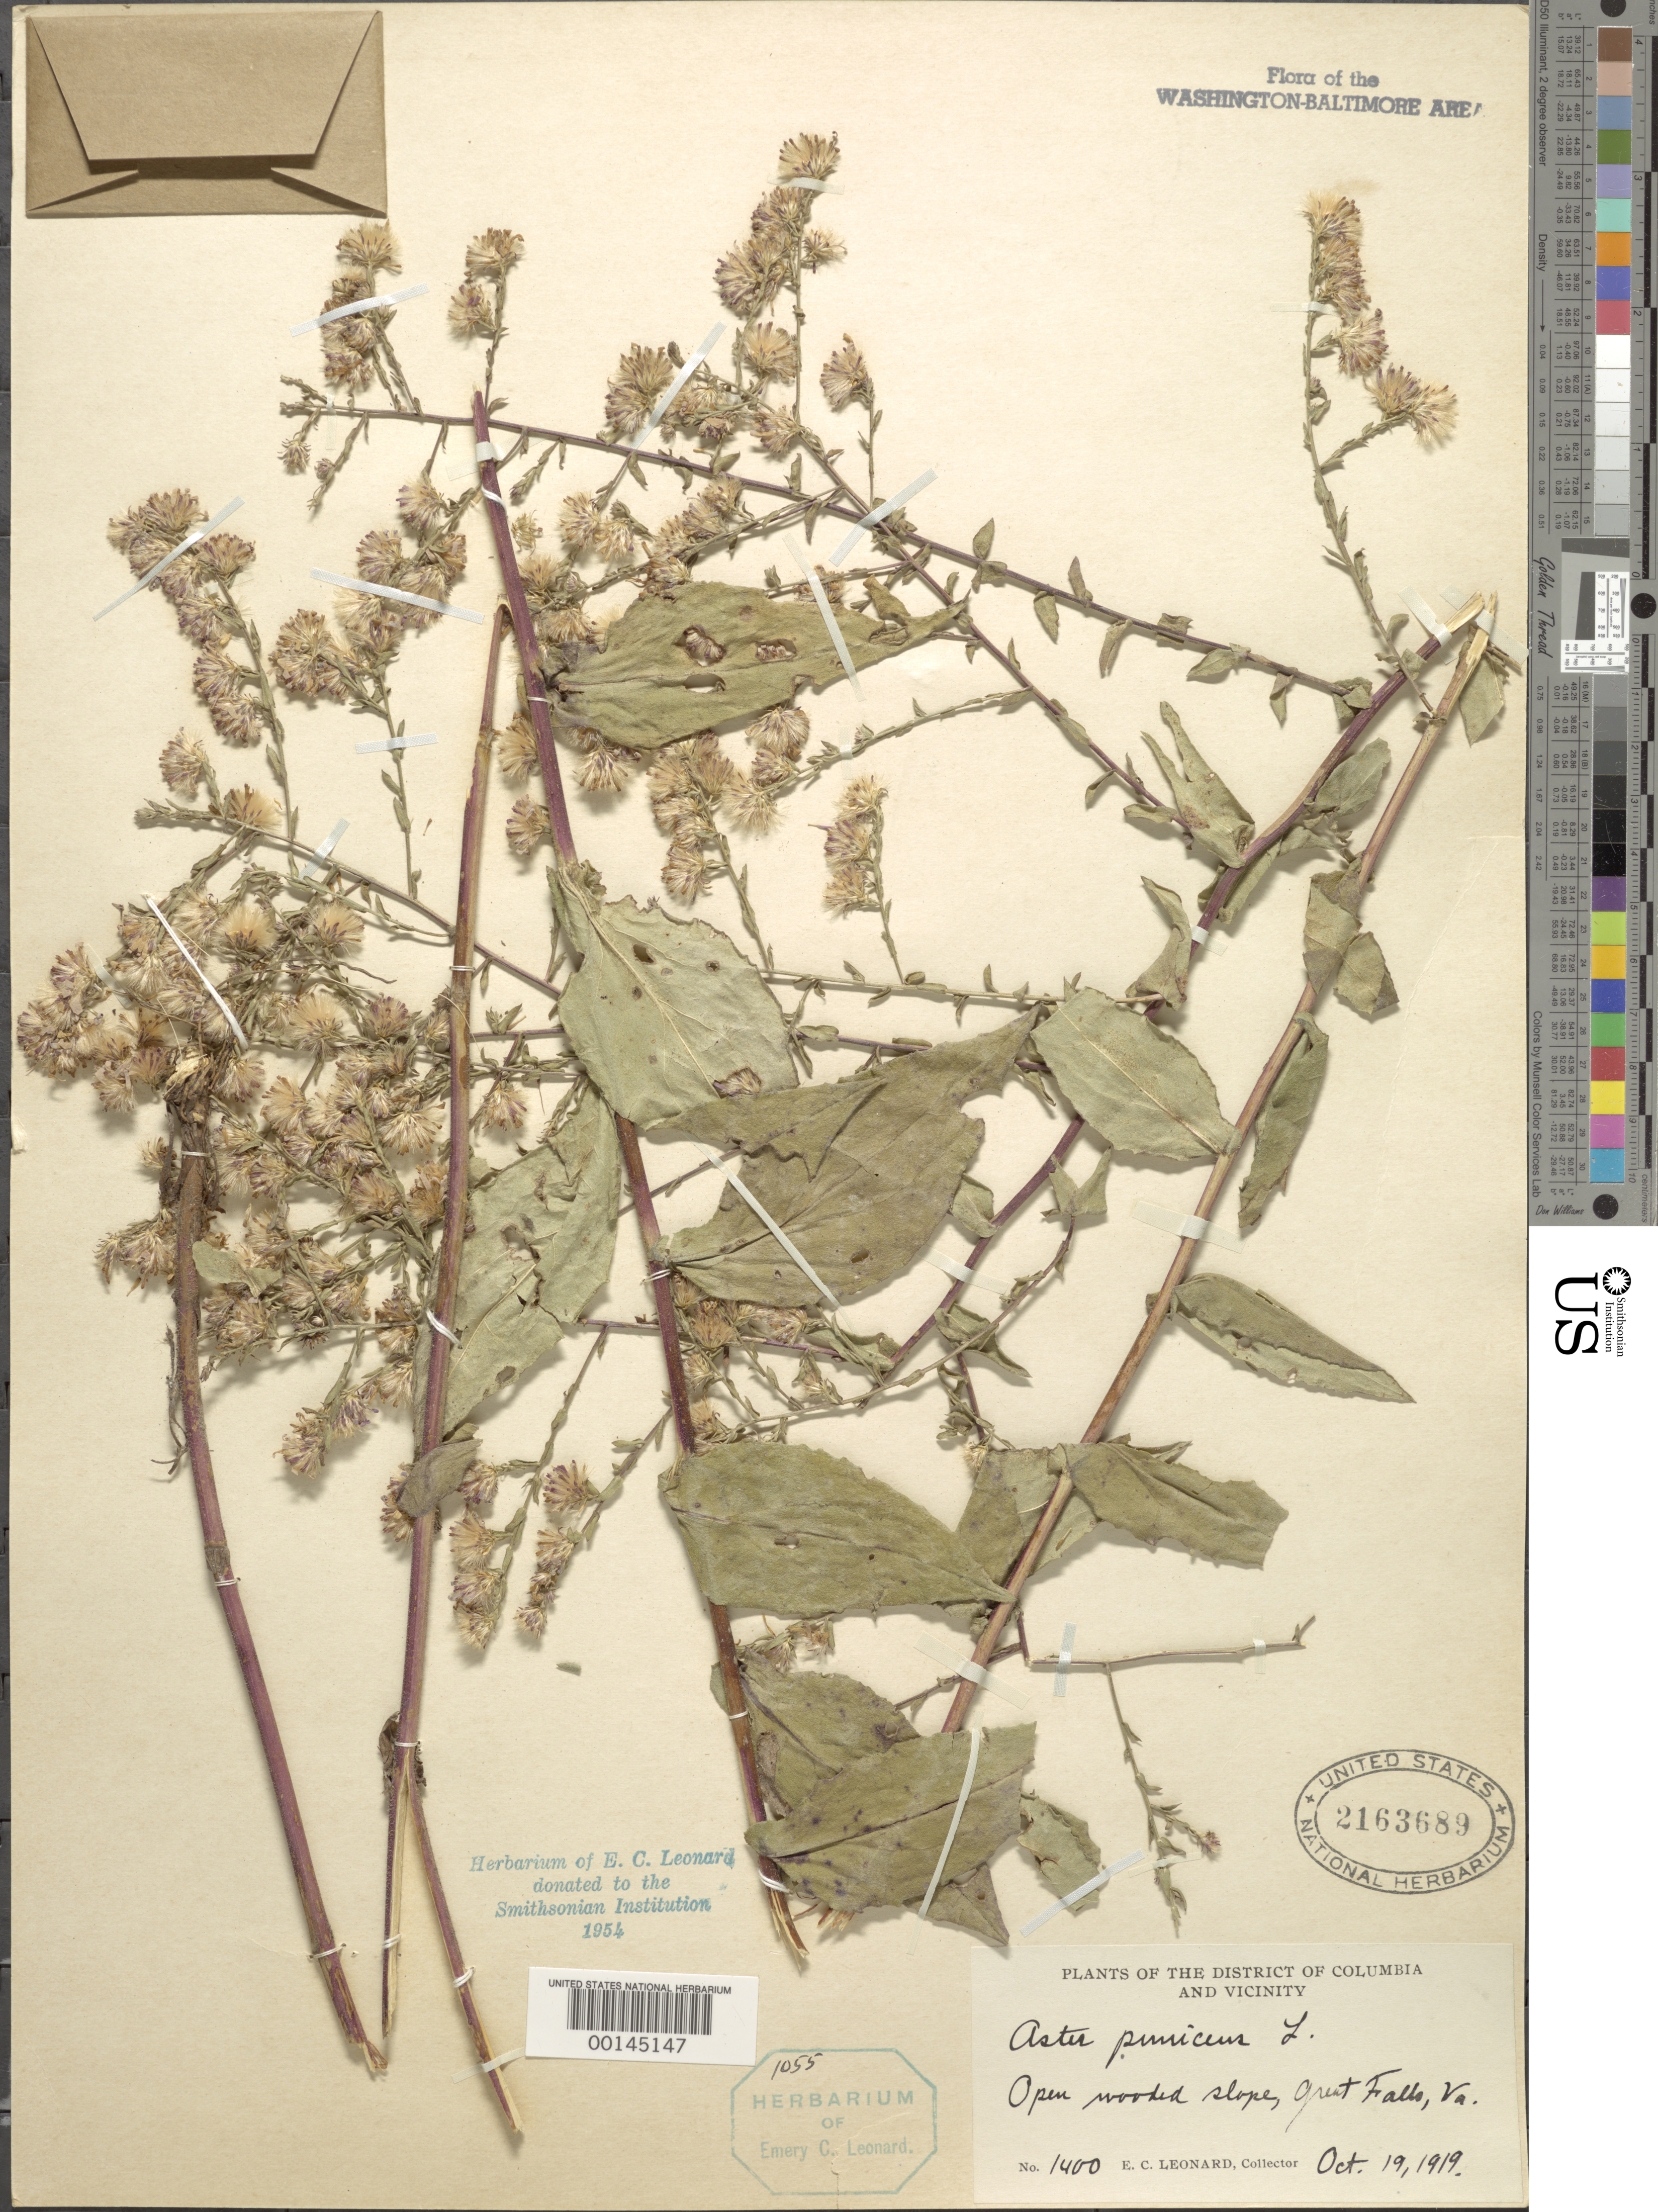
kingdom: Plantae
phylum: Tracheophyta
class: Magnoliopsida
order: Asterales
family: Asteraceae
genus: Symphyotrichum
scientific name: Symphyotrichum puniceum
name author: (L.) Á. Löve & D. Löve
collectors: E. C. Leonard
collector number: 1400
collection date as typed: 19 Oct 1919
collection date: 1919-10-19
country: United States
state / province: Virginia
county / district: Fairfax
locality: Great Falls C. & O. Canal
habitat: Open wooded slope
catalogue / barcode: US 2163689